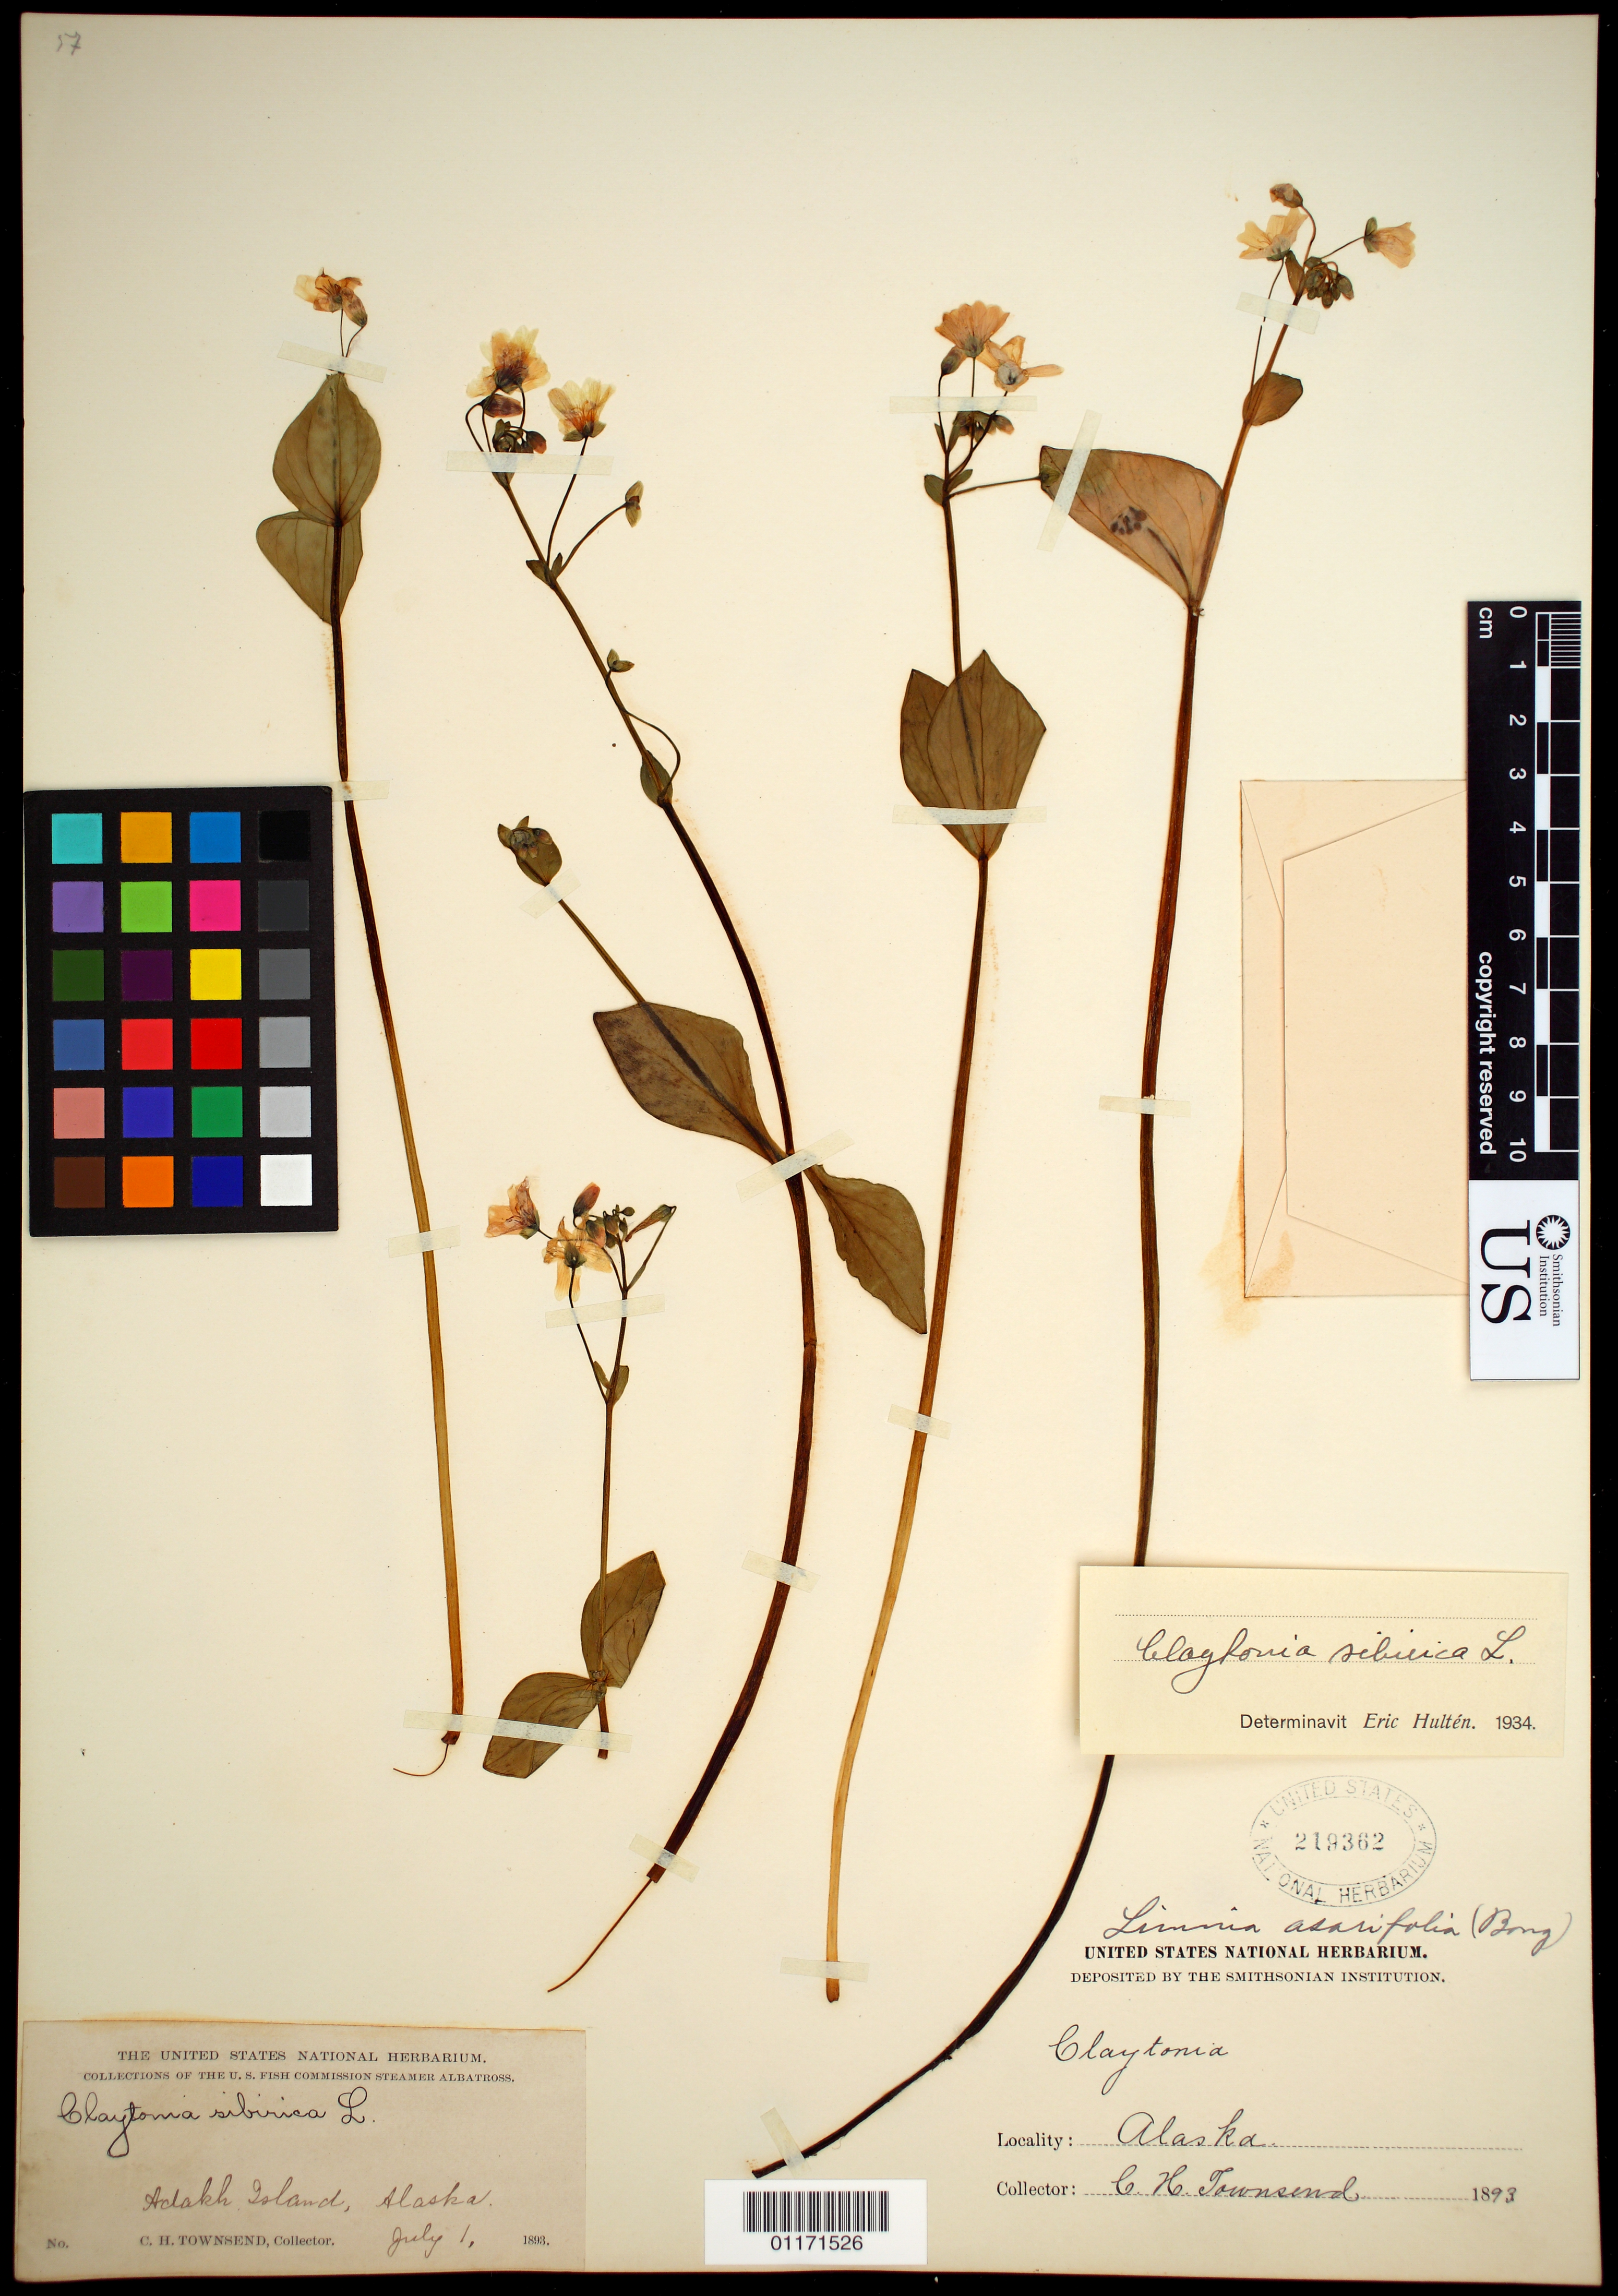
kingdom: Plantae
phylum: Tracheophyta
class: Magnoliopsida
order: Caryophyllales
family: Montiaceae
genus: Claytonia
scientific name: Claytonia sibirica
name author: L.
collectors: C. H. Townsend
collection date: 1893-07-01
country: United States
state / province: Alaska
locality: Adakh Island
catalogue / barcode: US 219362